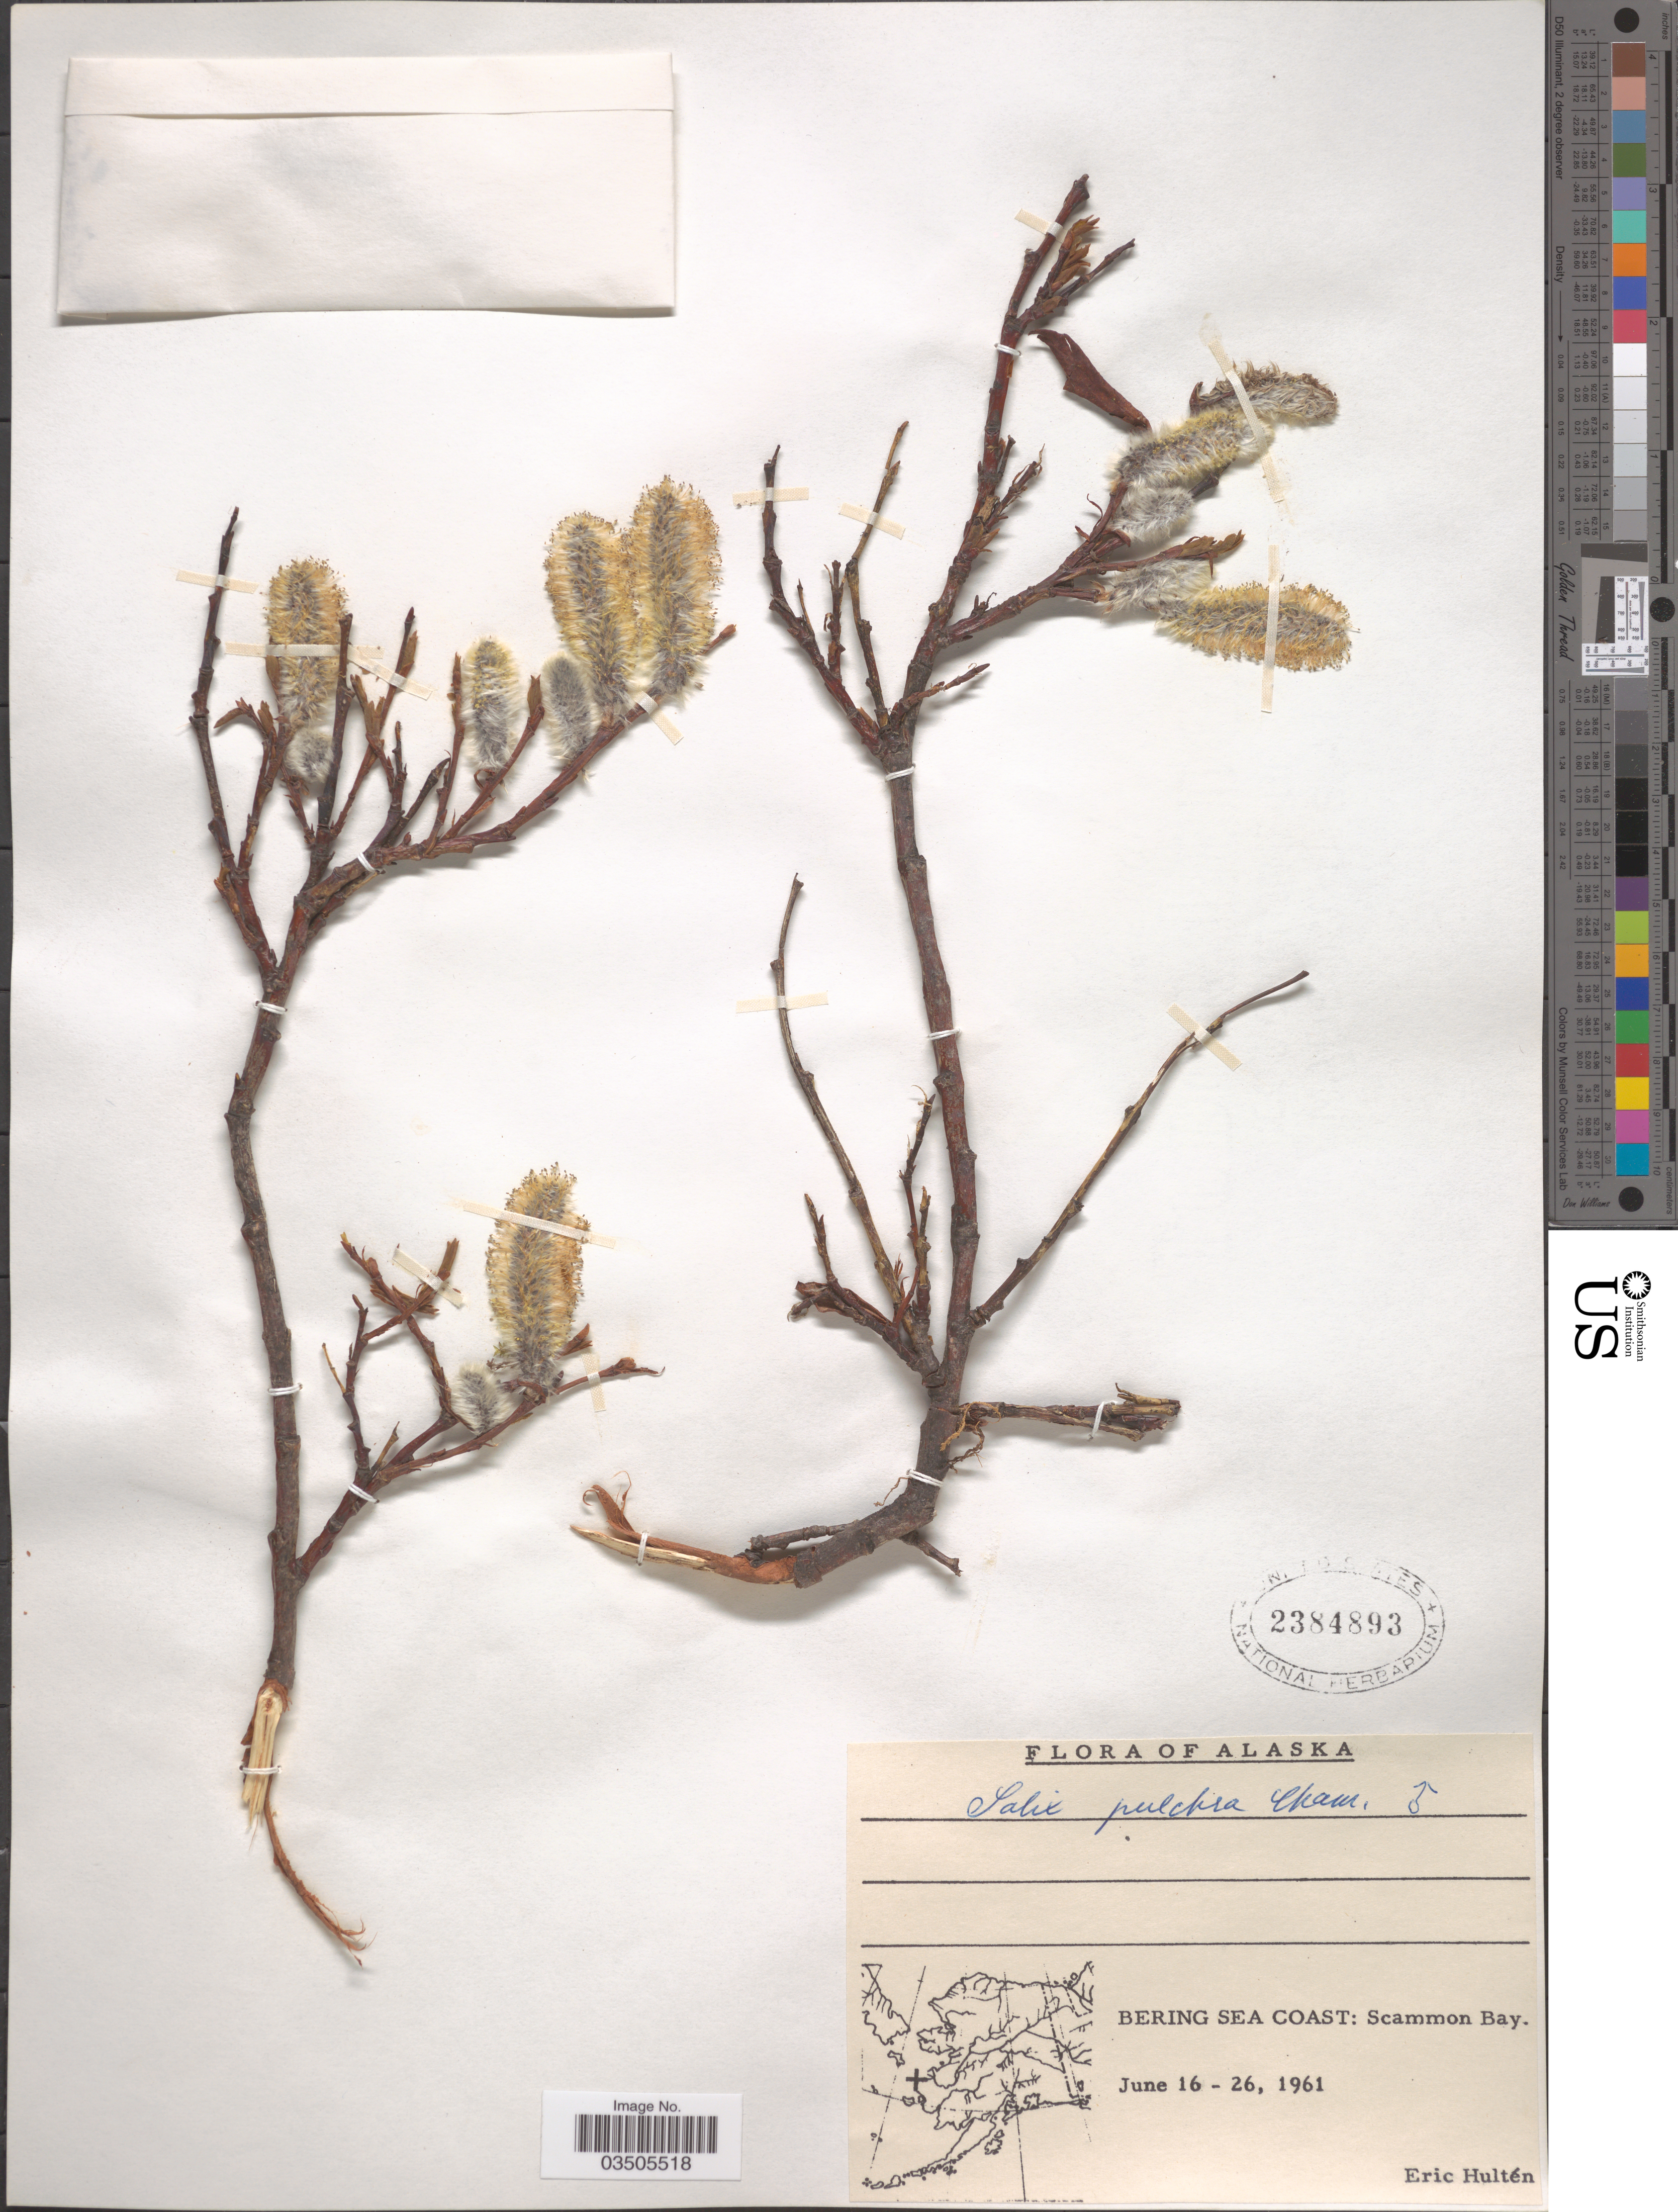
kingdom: Plantae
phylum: Tracheophyta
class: Magnoliopsida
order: Malpighiales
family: Salicaceae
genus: Salix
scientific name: Salix pulchra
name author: Cham.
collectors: E. G. Hultén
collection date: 1961-06-16/1961-06-26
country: United States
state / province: Alaska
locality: Bering Sea Coast: Scammon Bay.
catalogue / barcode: US 2384893